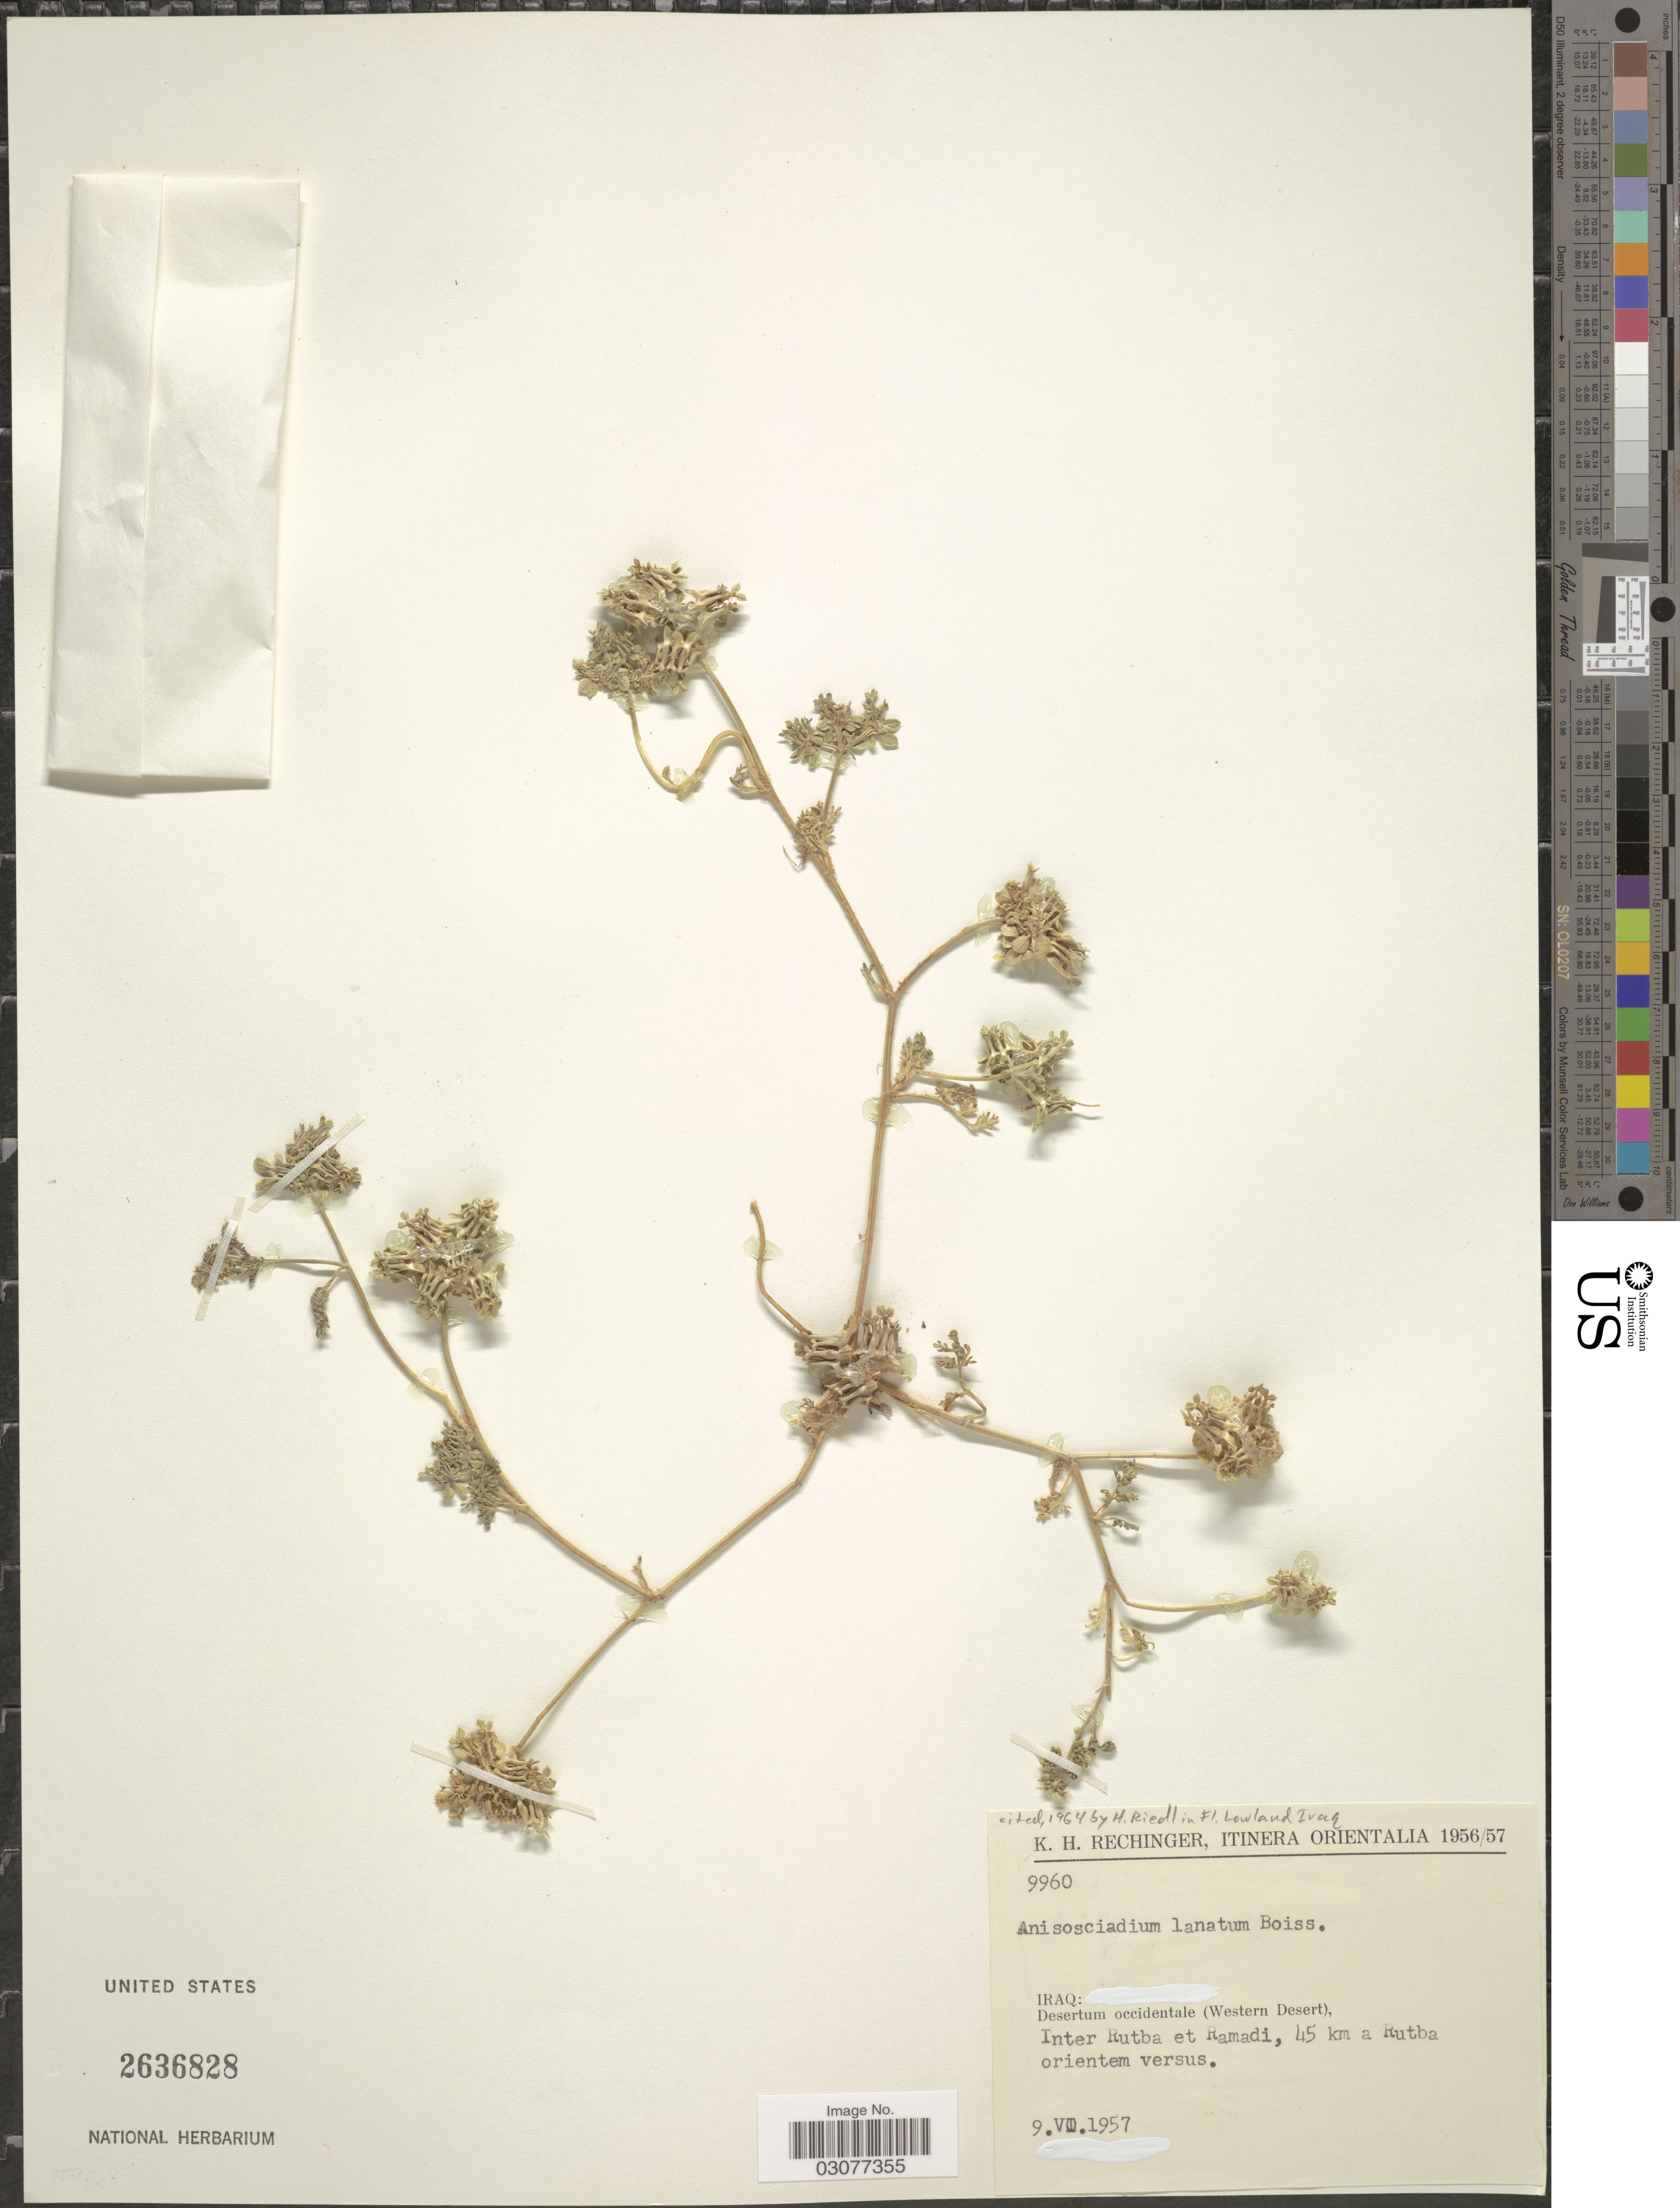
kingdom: Plantae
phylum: Tracheophyta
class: Magnoliopsida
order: Apiales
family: Apiaceae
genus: Anisosciadium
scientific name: Anisosciadium lanatum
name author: Boiss.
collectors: K. H. Rechinger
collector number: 9960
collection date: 1957-06-09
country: Iraq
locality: Itinera Orientalia, Desertum occidentale (Western Desert), Inter Rutba et Ramadi, 45 km a Rutba orientem versus.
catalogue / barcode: US 2636828